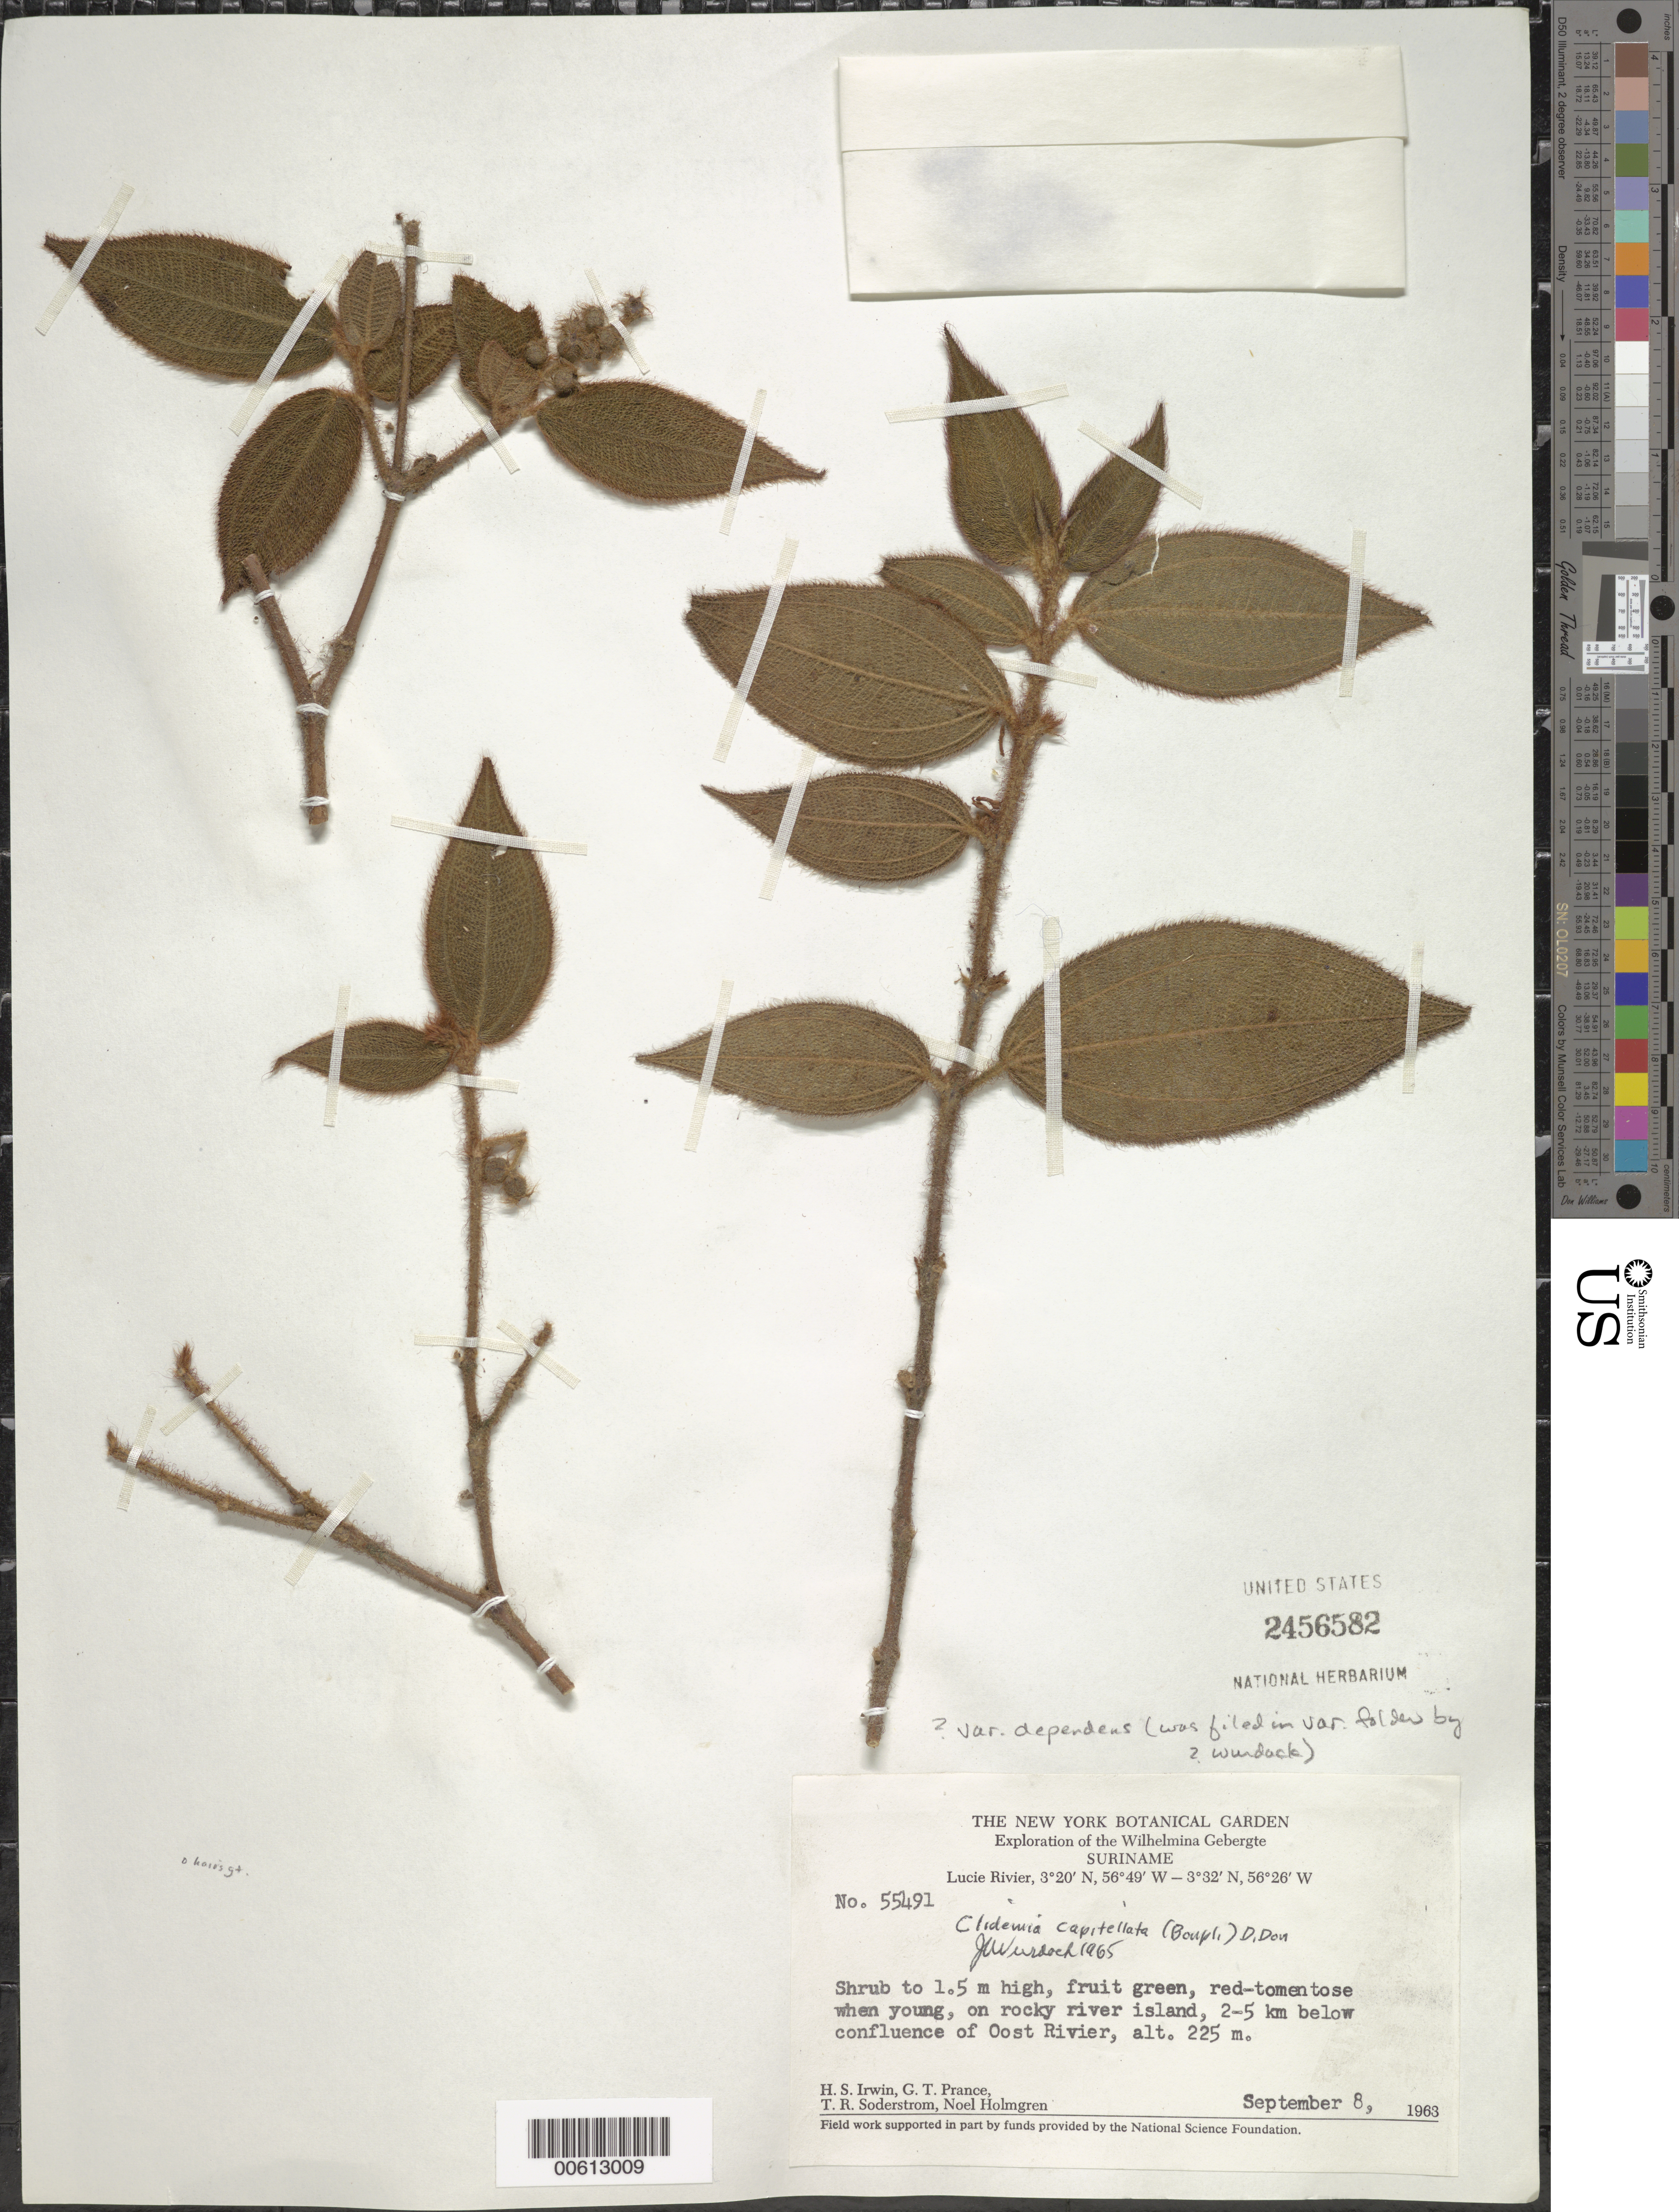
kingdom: Plantae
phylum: Tracheophyta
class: Magnoliopsida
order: Myrtales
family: Melastomataceae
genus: Clidemia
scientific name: Clidemia capitellata var. dependens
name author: (Pav. & D. Don) J.F. Macbr.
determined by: Wurdack, John J., (US), US (UNITED STATES)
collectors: H. Irwin, G. T. Prance, T. R. Soderstrom & N. H. Holmgren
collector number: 55491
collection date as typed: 8-Sep-63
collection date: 1963-09-08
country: Suriname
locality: Lucie R., 2-5 km below confl. with Oost R., Wilhelmina Gebergte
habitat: Rocky river island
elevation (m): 225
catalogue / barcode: US 2456582